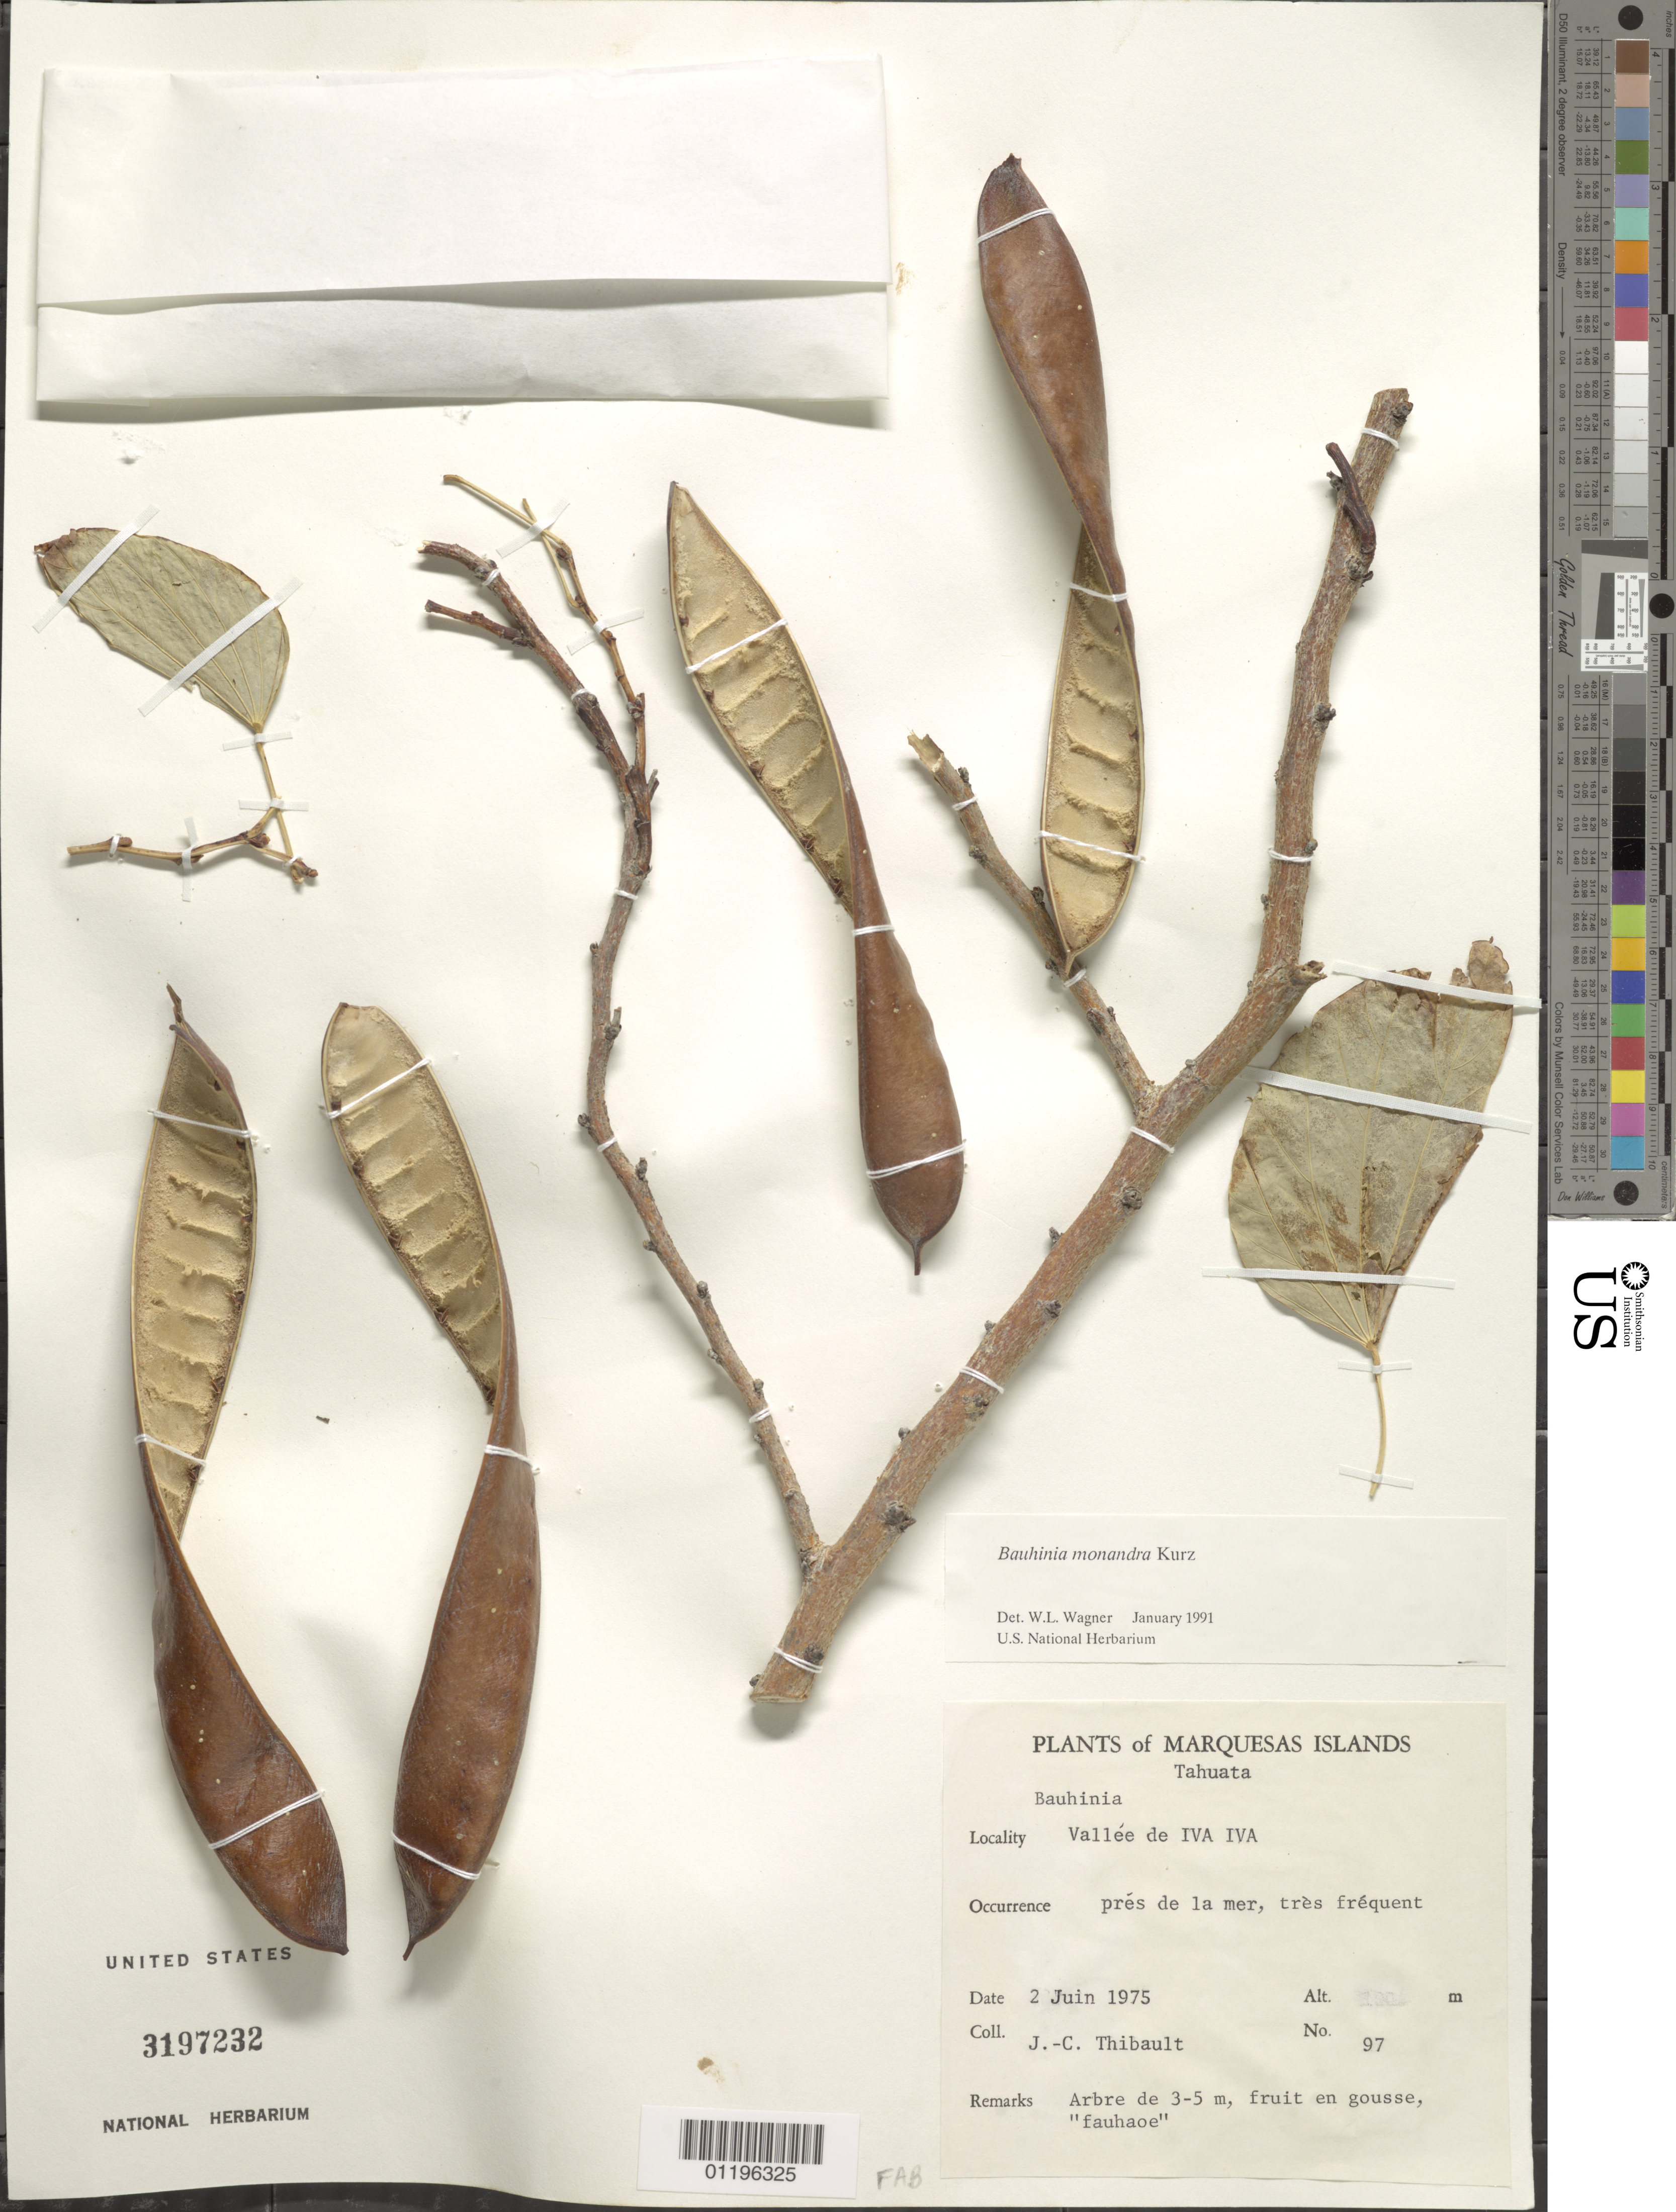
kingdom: Plantae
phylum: Tracheophyta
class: Magnoliopsida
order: Fabales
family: Fabaceae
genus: Bauhinia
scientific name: Bauhinia monandra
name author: Kurz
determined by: Wagner, W. L., (BOT), Smithsonian Institution - National Museum of Natural History (UNITED STATES)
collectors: J. Thibault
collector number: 97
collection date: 1975-06-02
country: French Polynesia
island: Tahuata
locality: Vallée de Iva Iva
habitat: Prés de la mer, très fréquent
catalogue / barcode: US 3197232